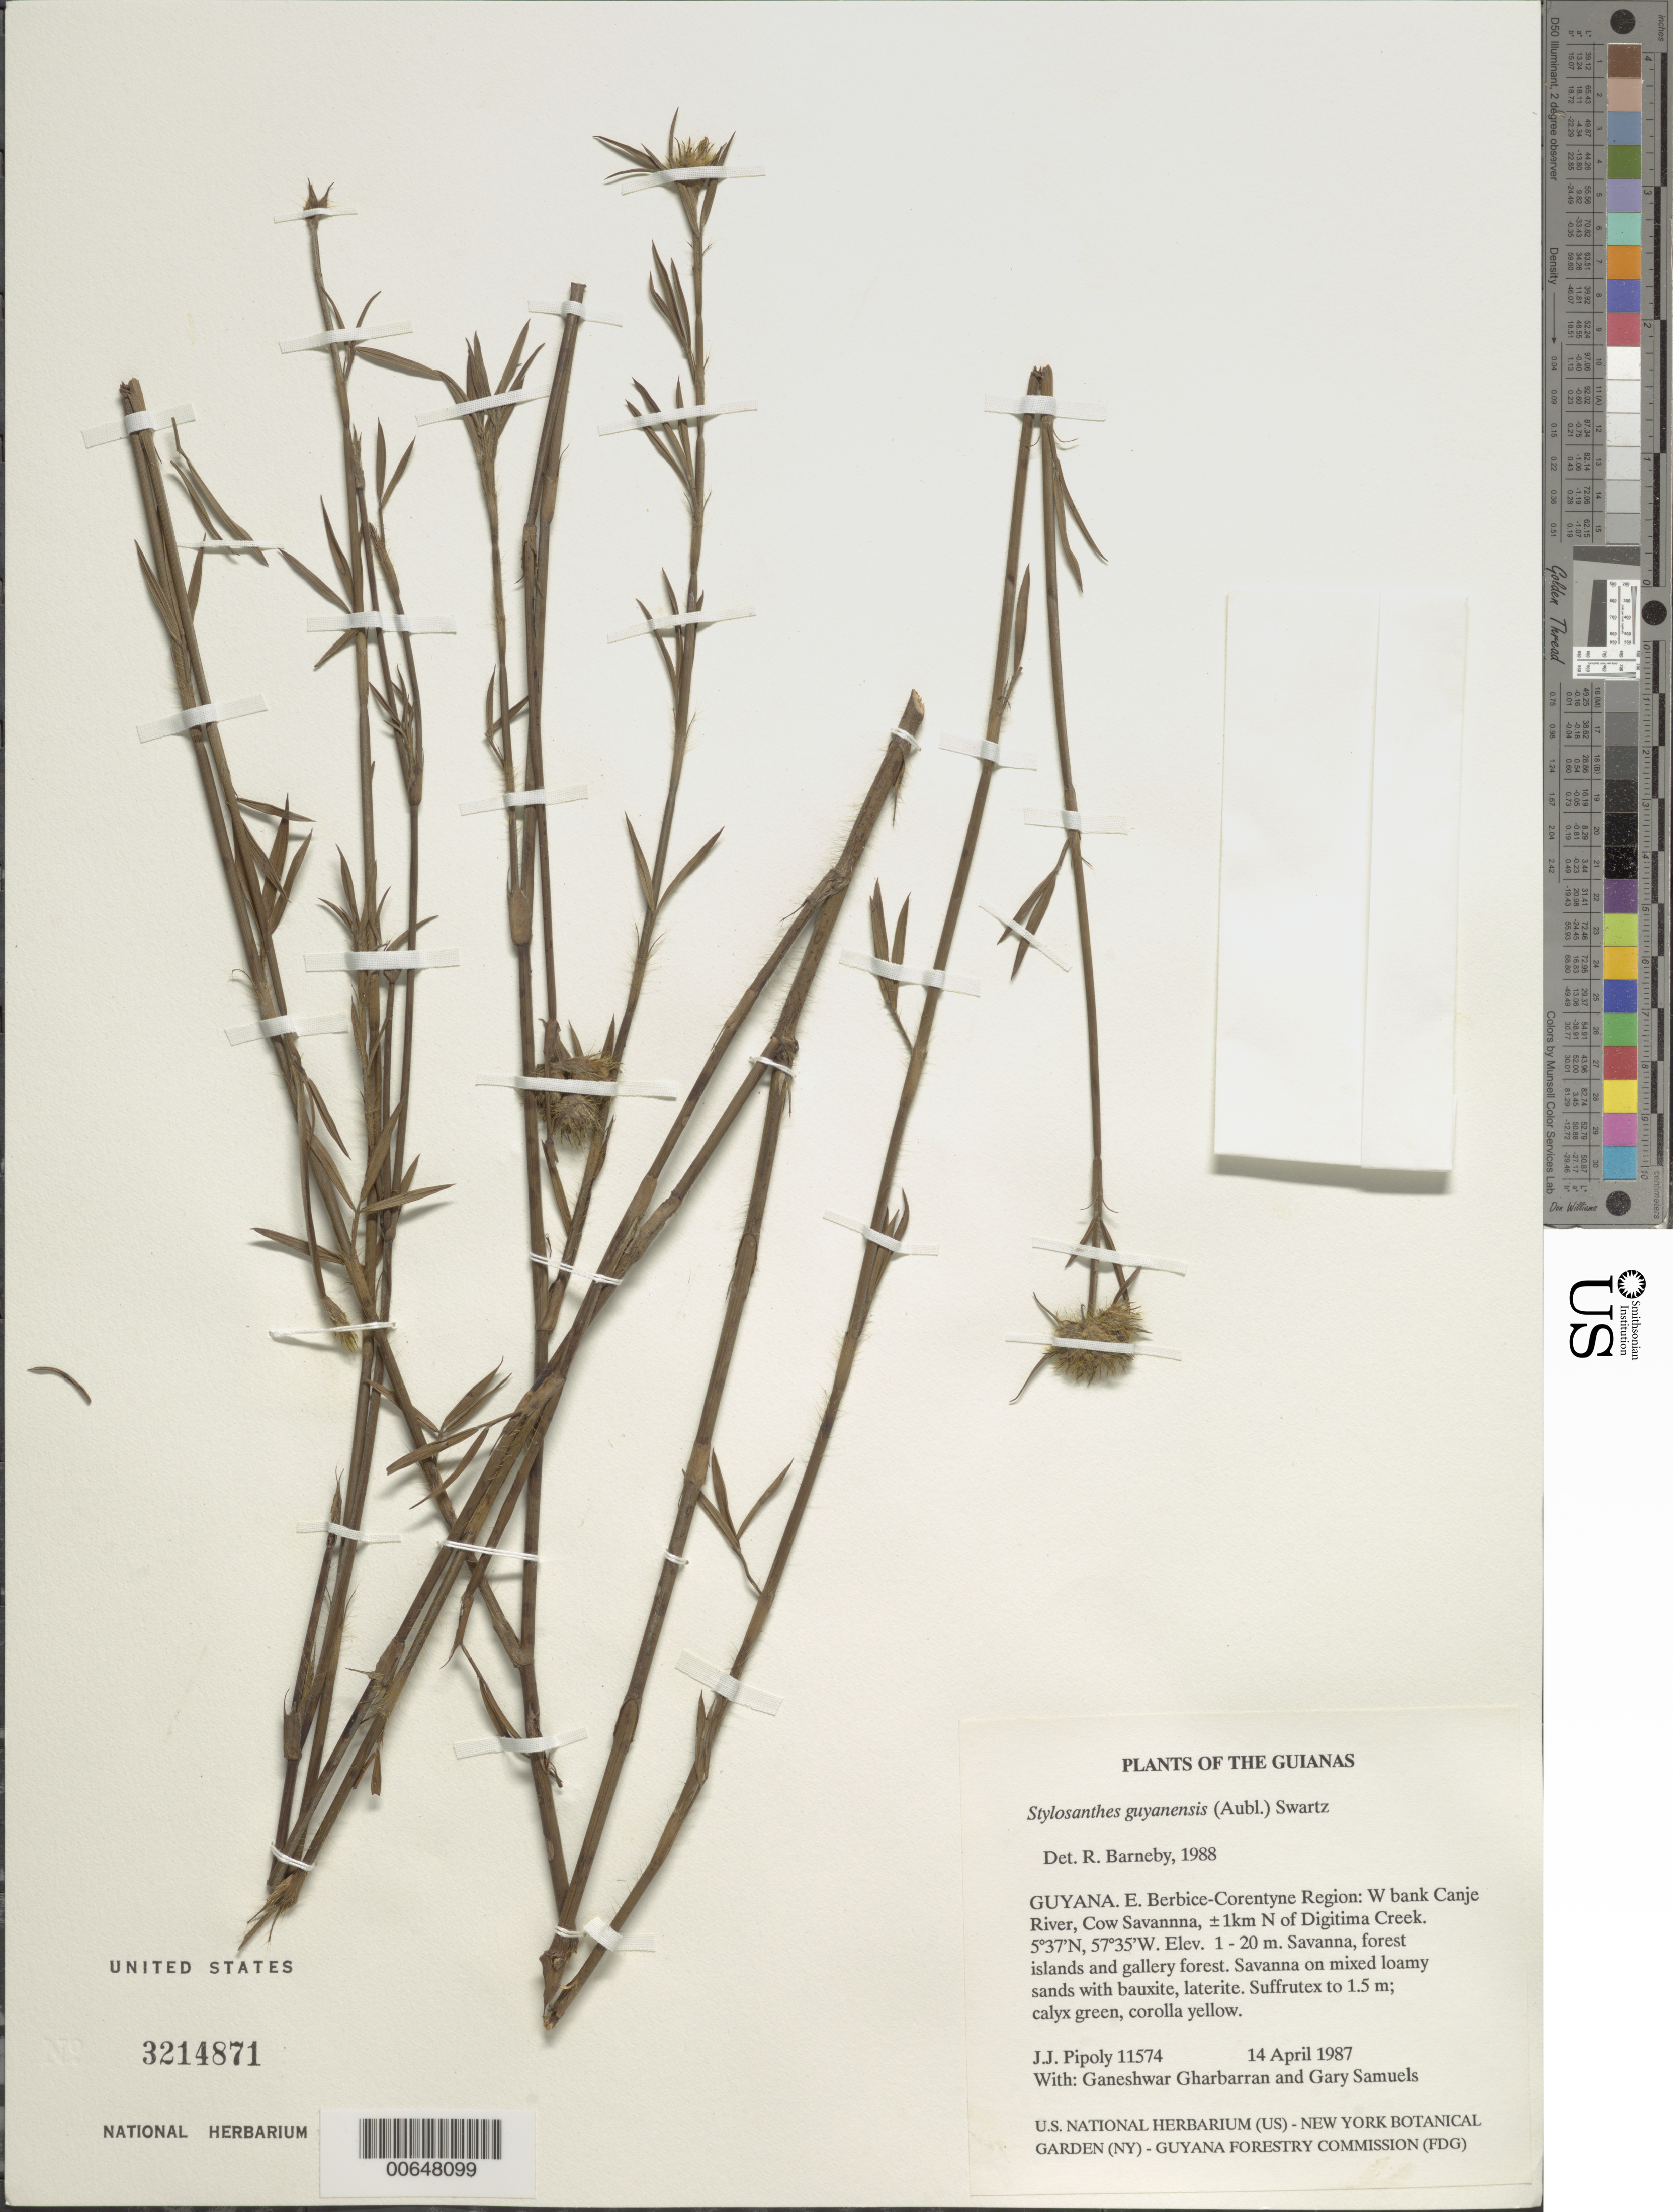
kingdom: Plantae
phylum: Tracheophyta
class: Magnoliopsida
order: Fabales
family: Fabaceae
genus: Stylosanthes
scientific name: Stylosanthes guianensis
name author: (Aubl.) Sw.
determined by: Barneby, Rupert C., (NY)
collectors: J. J. Pipoly, G. Gharbarran & G. Samuels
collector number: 11574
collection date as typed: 14 April 1987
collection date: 1987-04-14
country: Guyana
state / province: E. Berbice-Corentyne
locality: W bank Canje River, Cow Savanna, ±1km N of Digitima Creek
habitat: Savanna, forest islands and gallery forest. Savanna on mixed loamy sands with bauxite, laterite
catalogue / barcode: US 3214871